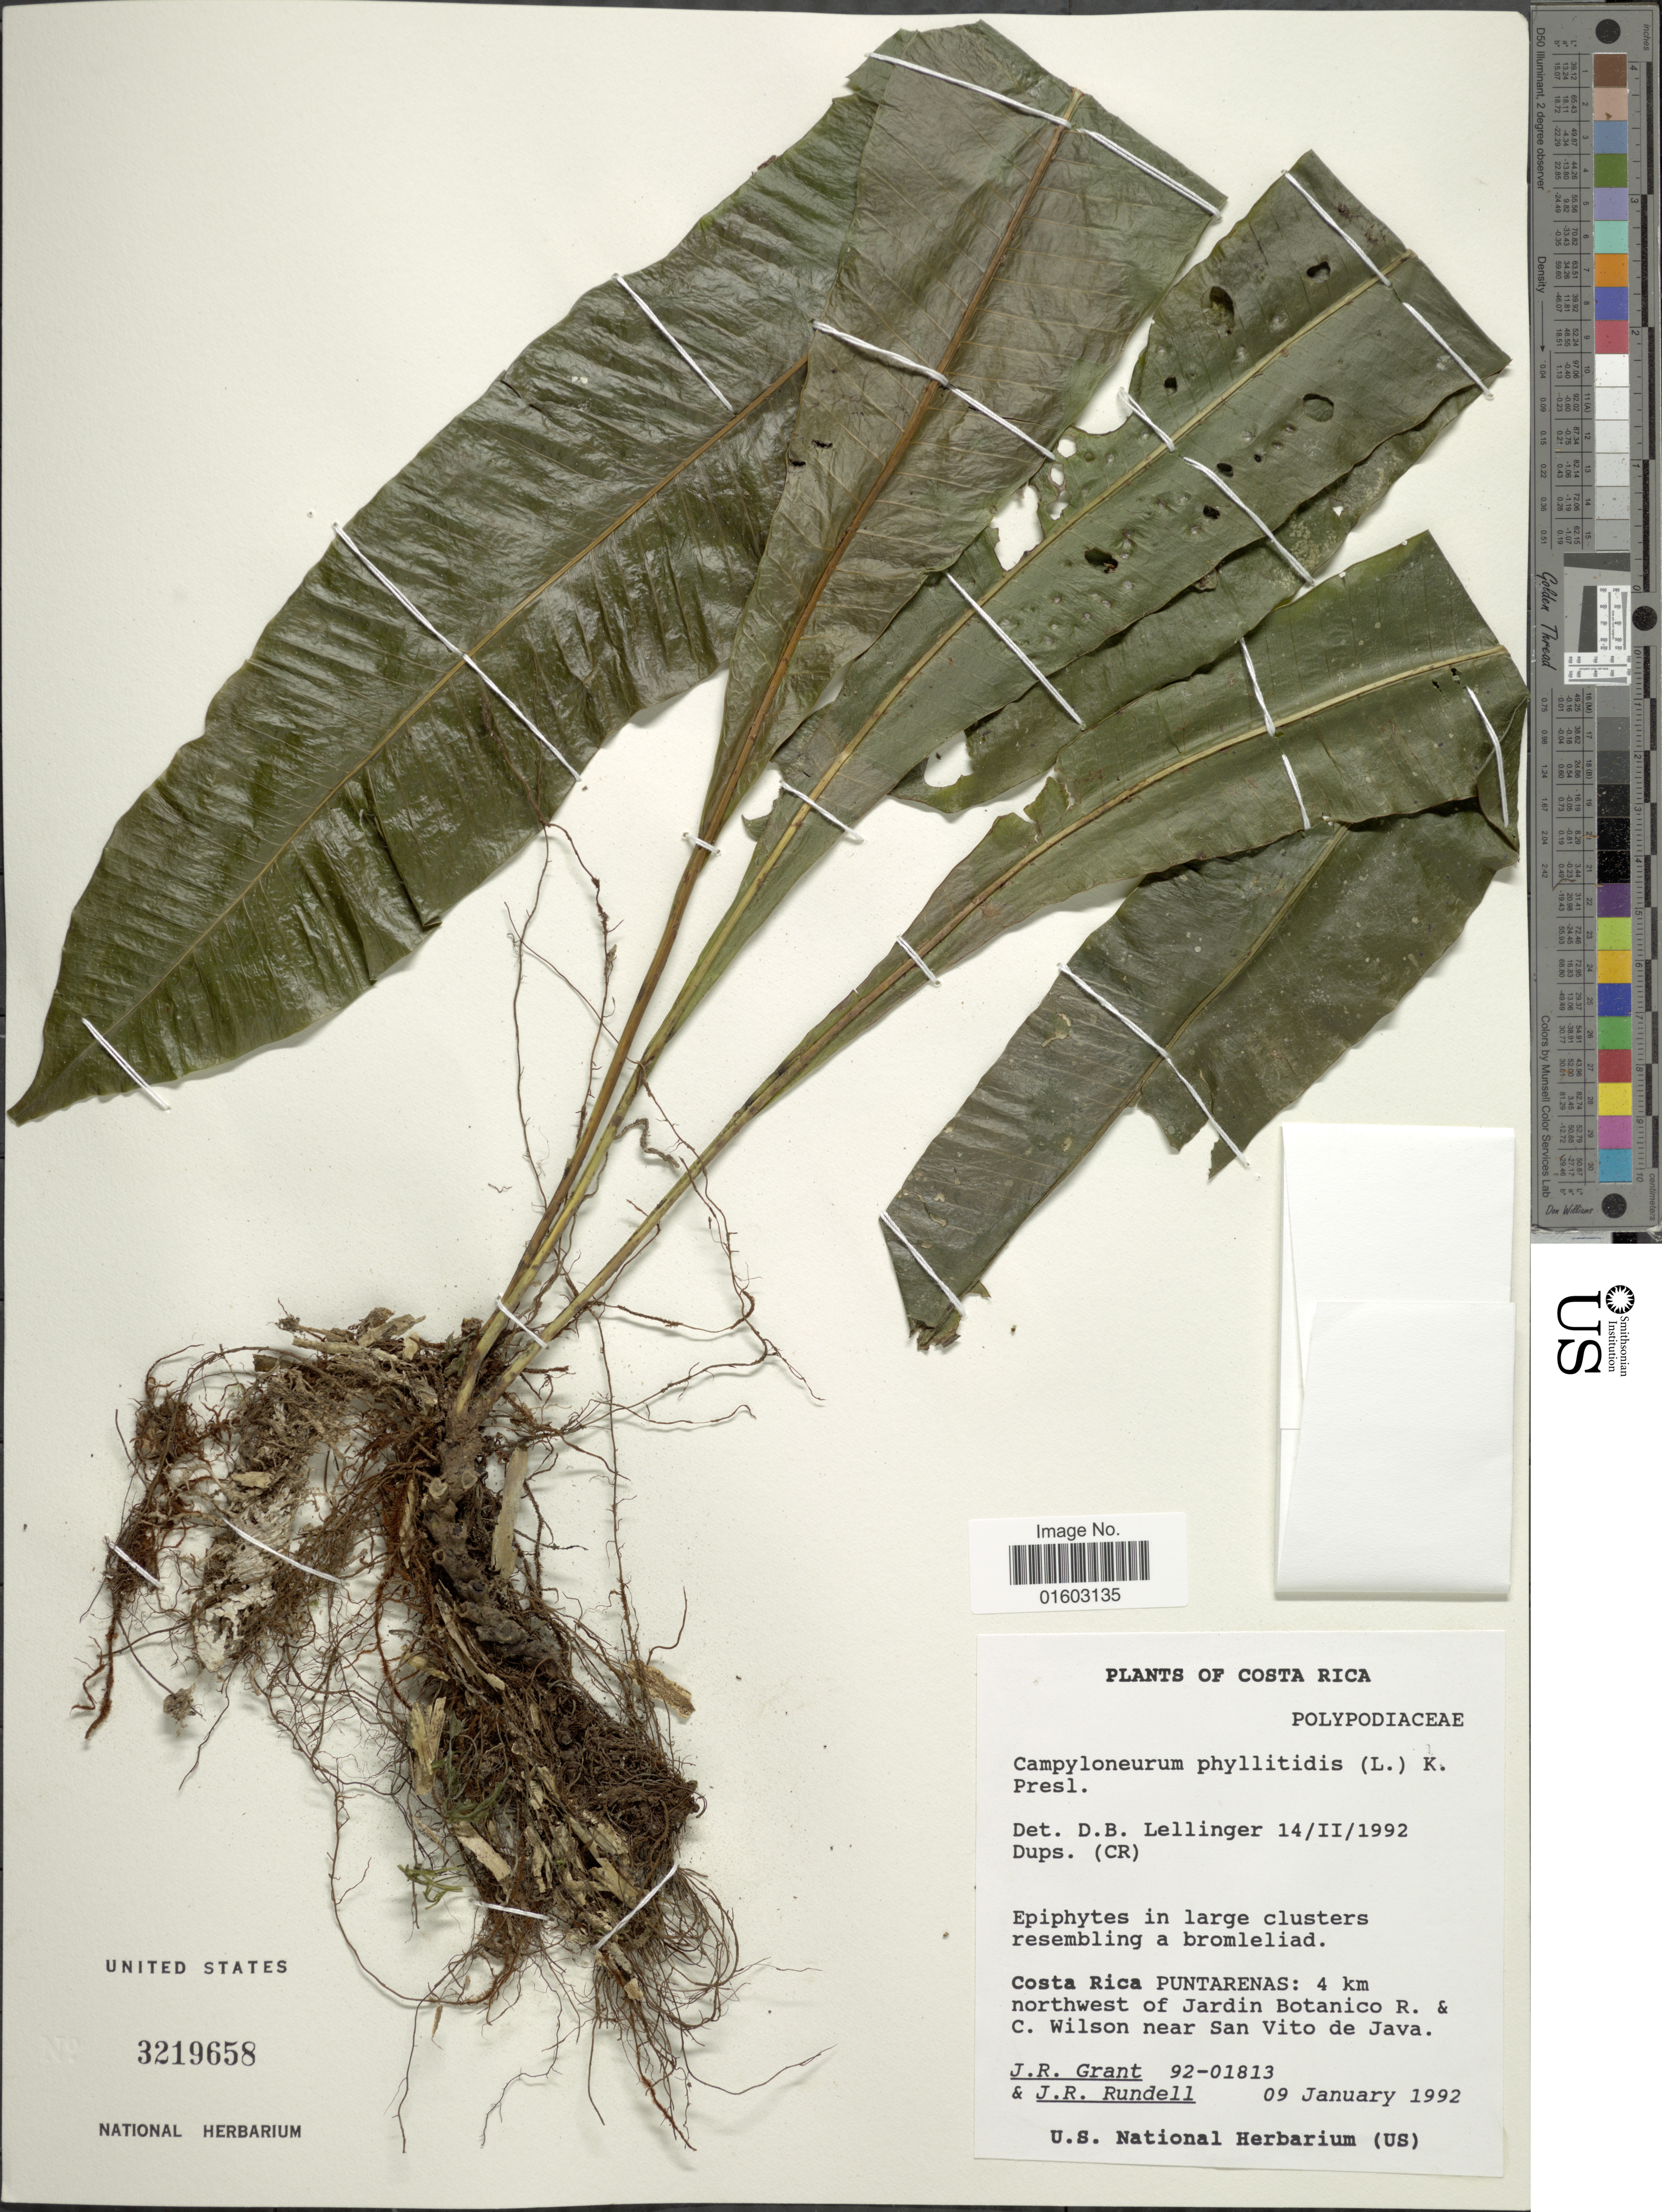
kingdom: Plantae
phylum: Tracheophyta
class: Polypodiopsida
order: Polypodiales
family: Polypodiaceae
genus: Campyloneurum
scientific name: Campyloneurum phyllitidis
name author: (L.) C. Presl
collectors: J. Grant & J. R. Rundell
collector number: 92-01813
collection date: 1992-01-09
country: Costa Rica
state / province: Puntarenas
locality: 4 km northwest of Jardin Botanico R. & C. Wilson near San Vito de Java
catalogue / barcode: US 3219658